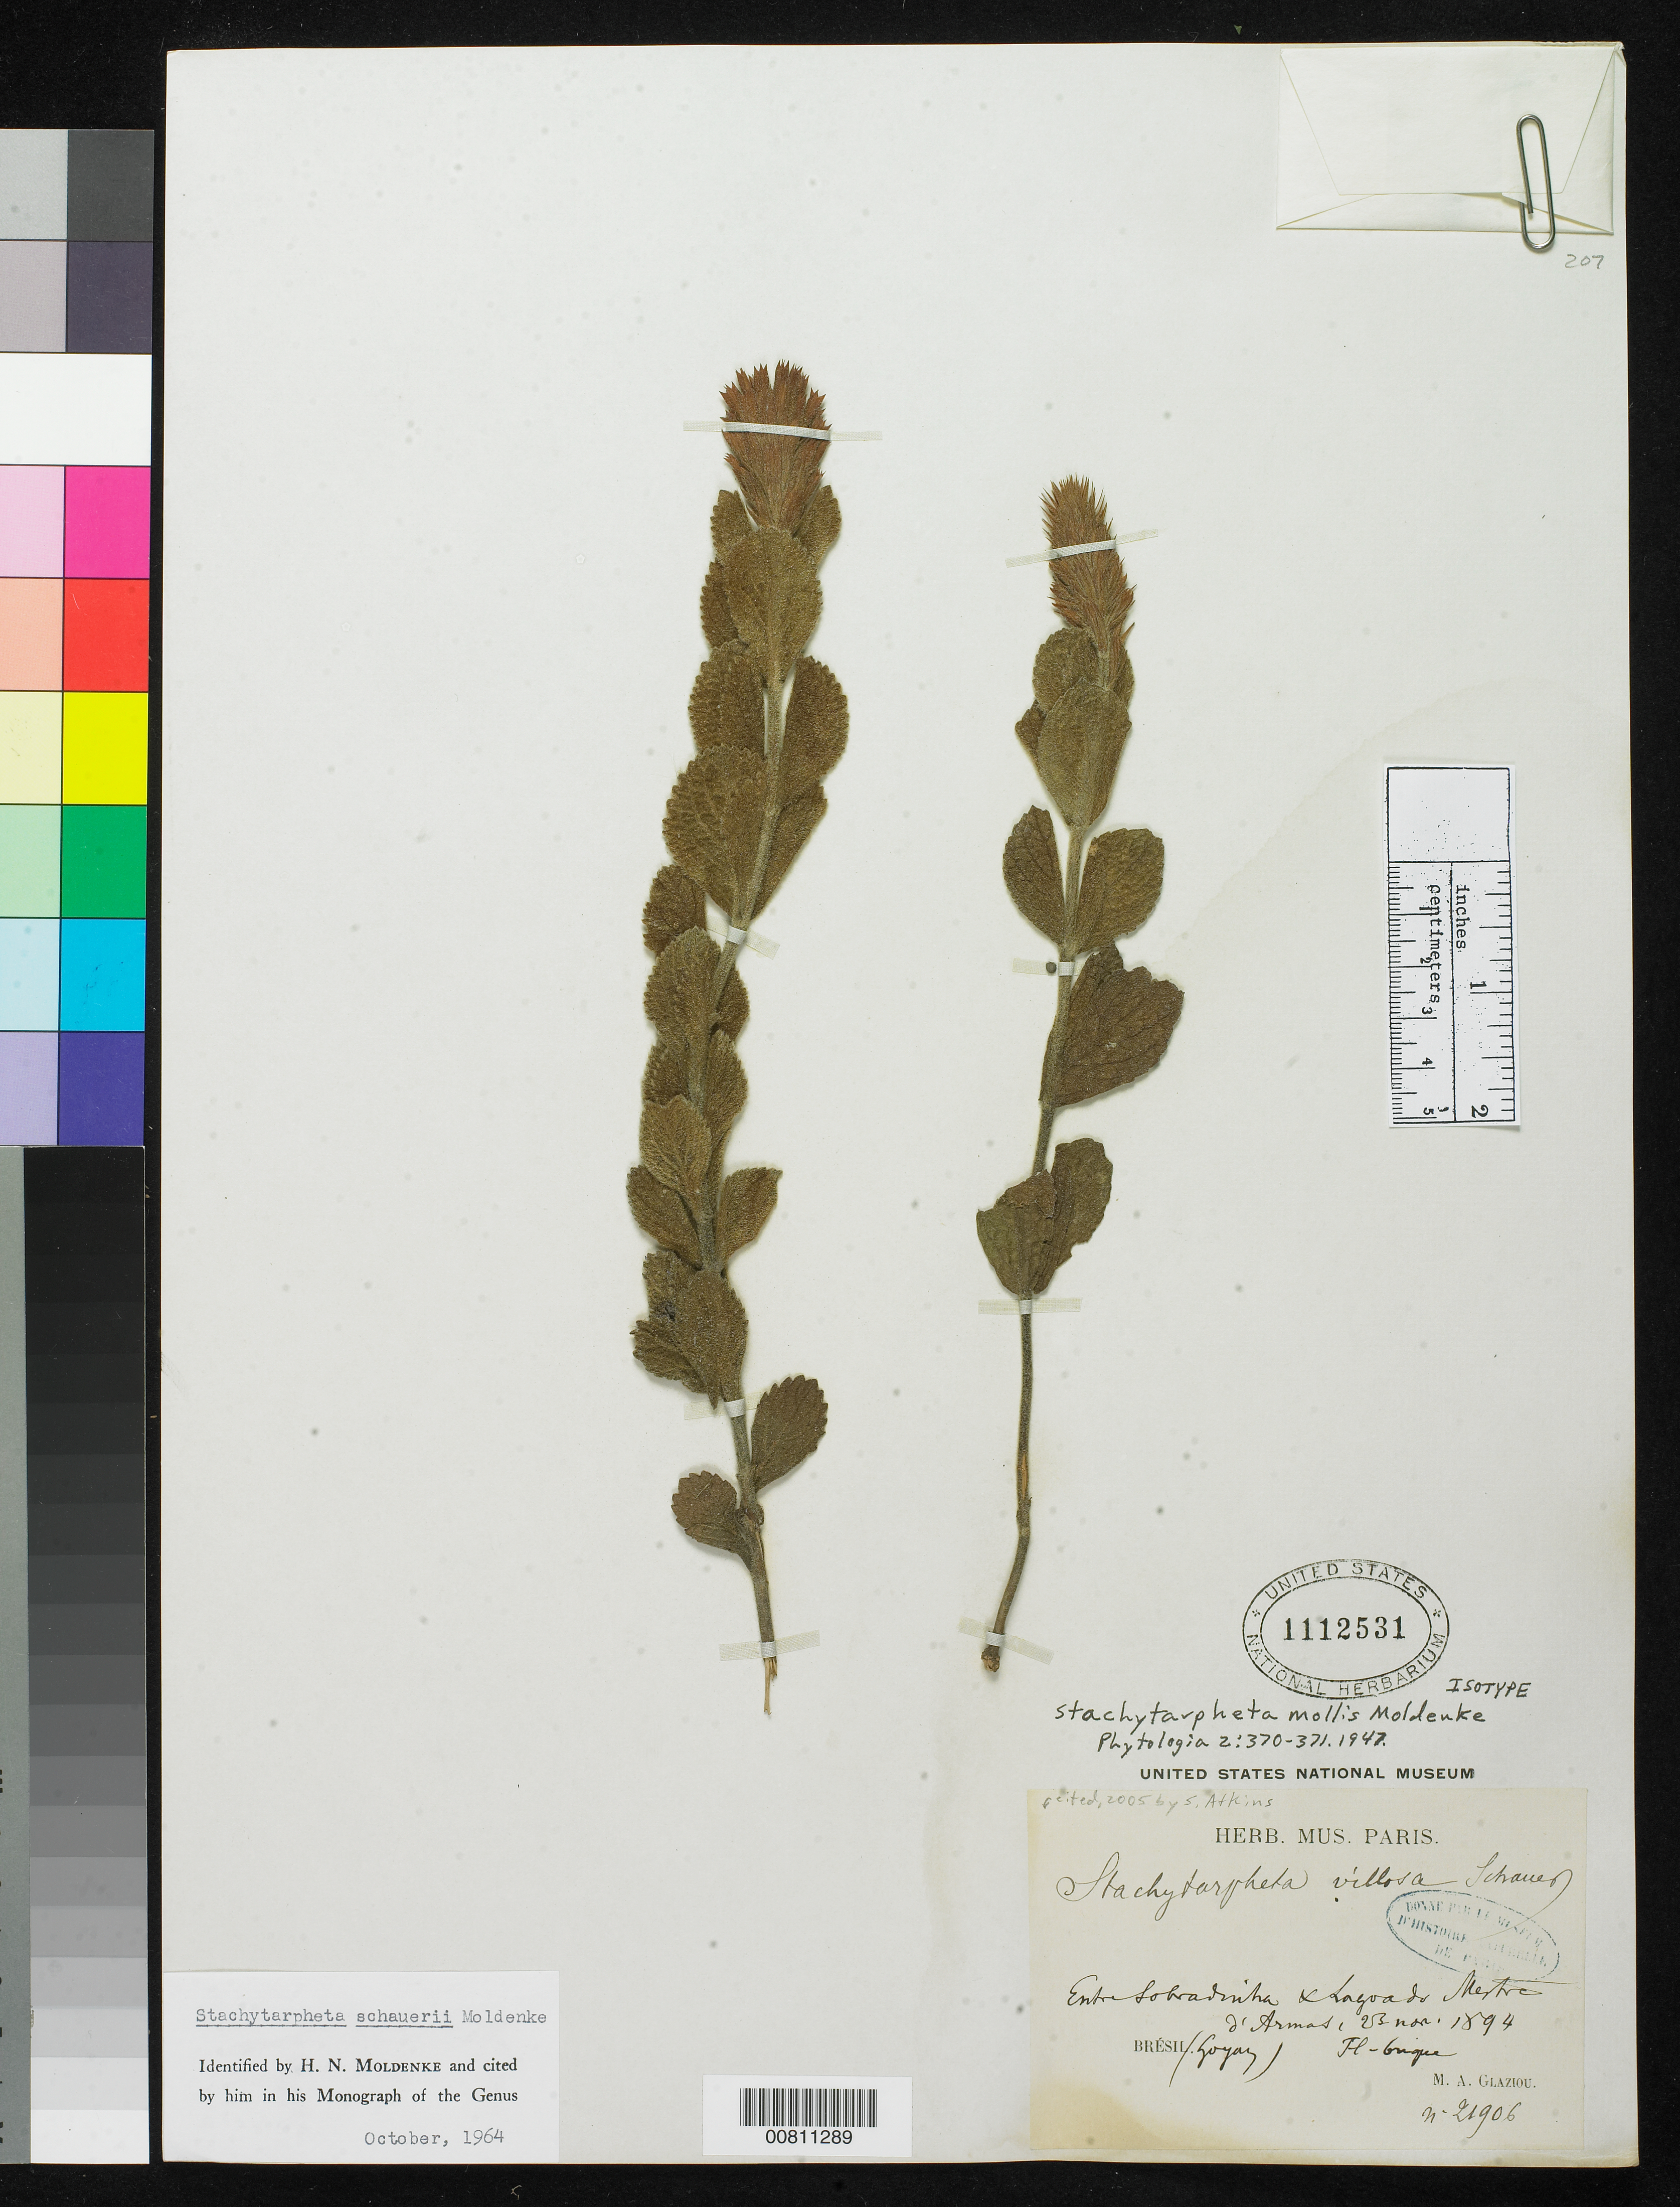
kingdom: Plantae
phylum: Tracheophyta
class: Magnoliopsida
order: Lamiales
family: Verbenaceae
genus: Stachytarpheta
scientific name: Stachytarpheta mollis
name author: Moldenke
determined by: Moldenke, H. N.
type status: Isotype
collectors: A. F. M. Glaziou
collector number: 21906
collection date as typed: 25 Nov 1894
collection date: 1894-11-25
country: Brazil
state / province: Goiás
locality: Entre Sobradinho & Lagoa do Mestre d'Armas (Goyaz).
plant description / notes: Holotype at S.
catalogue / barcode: US 1112531